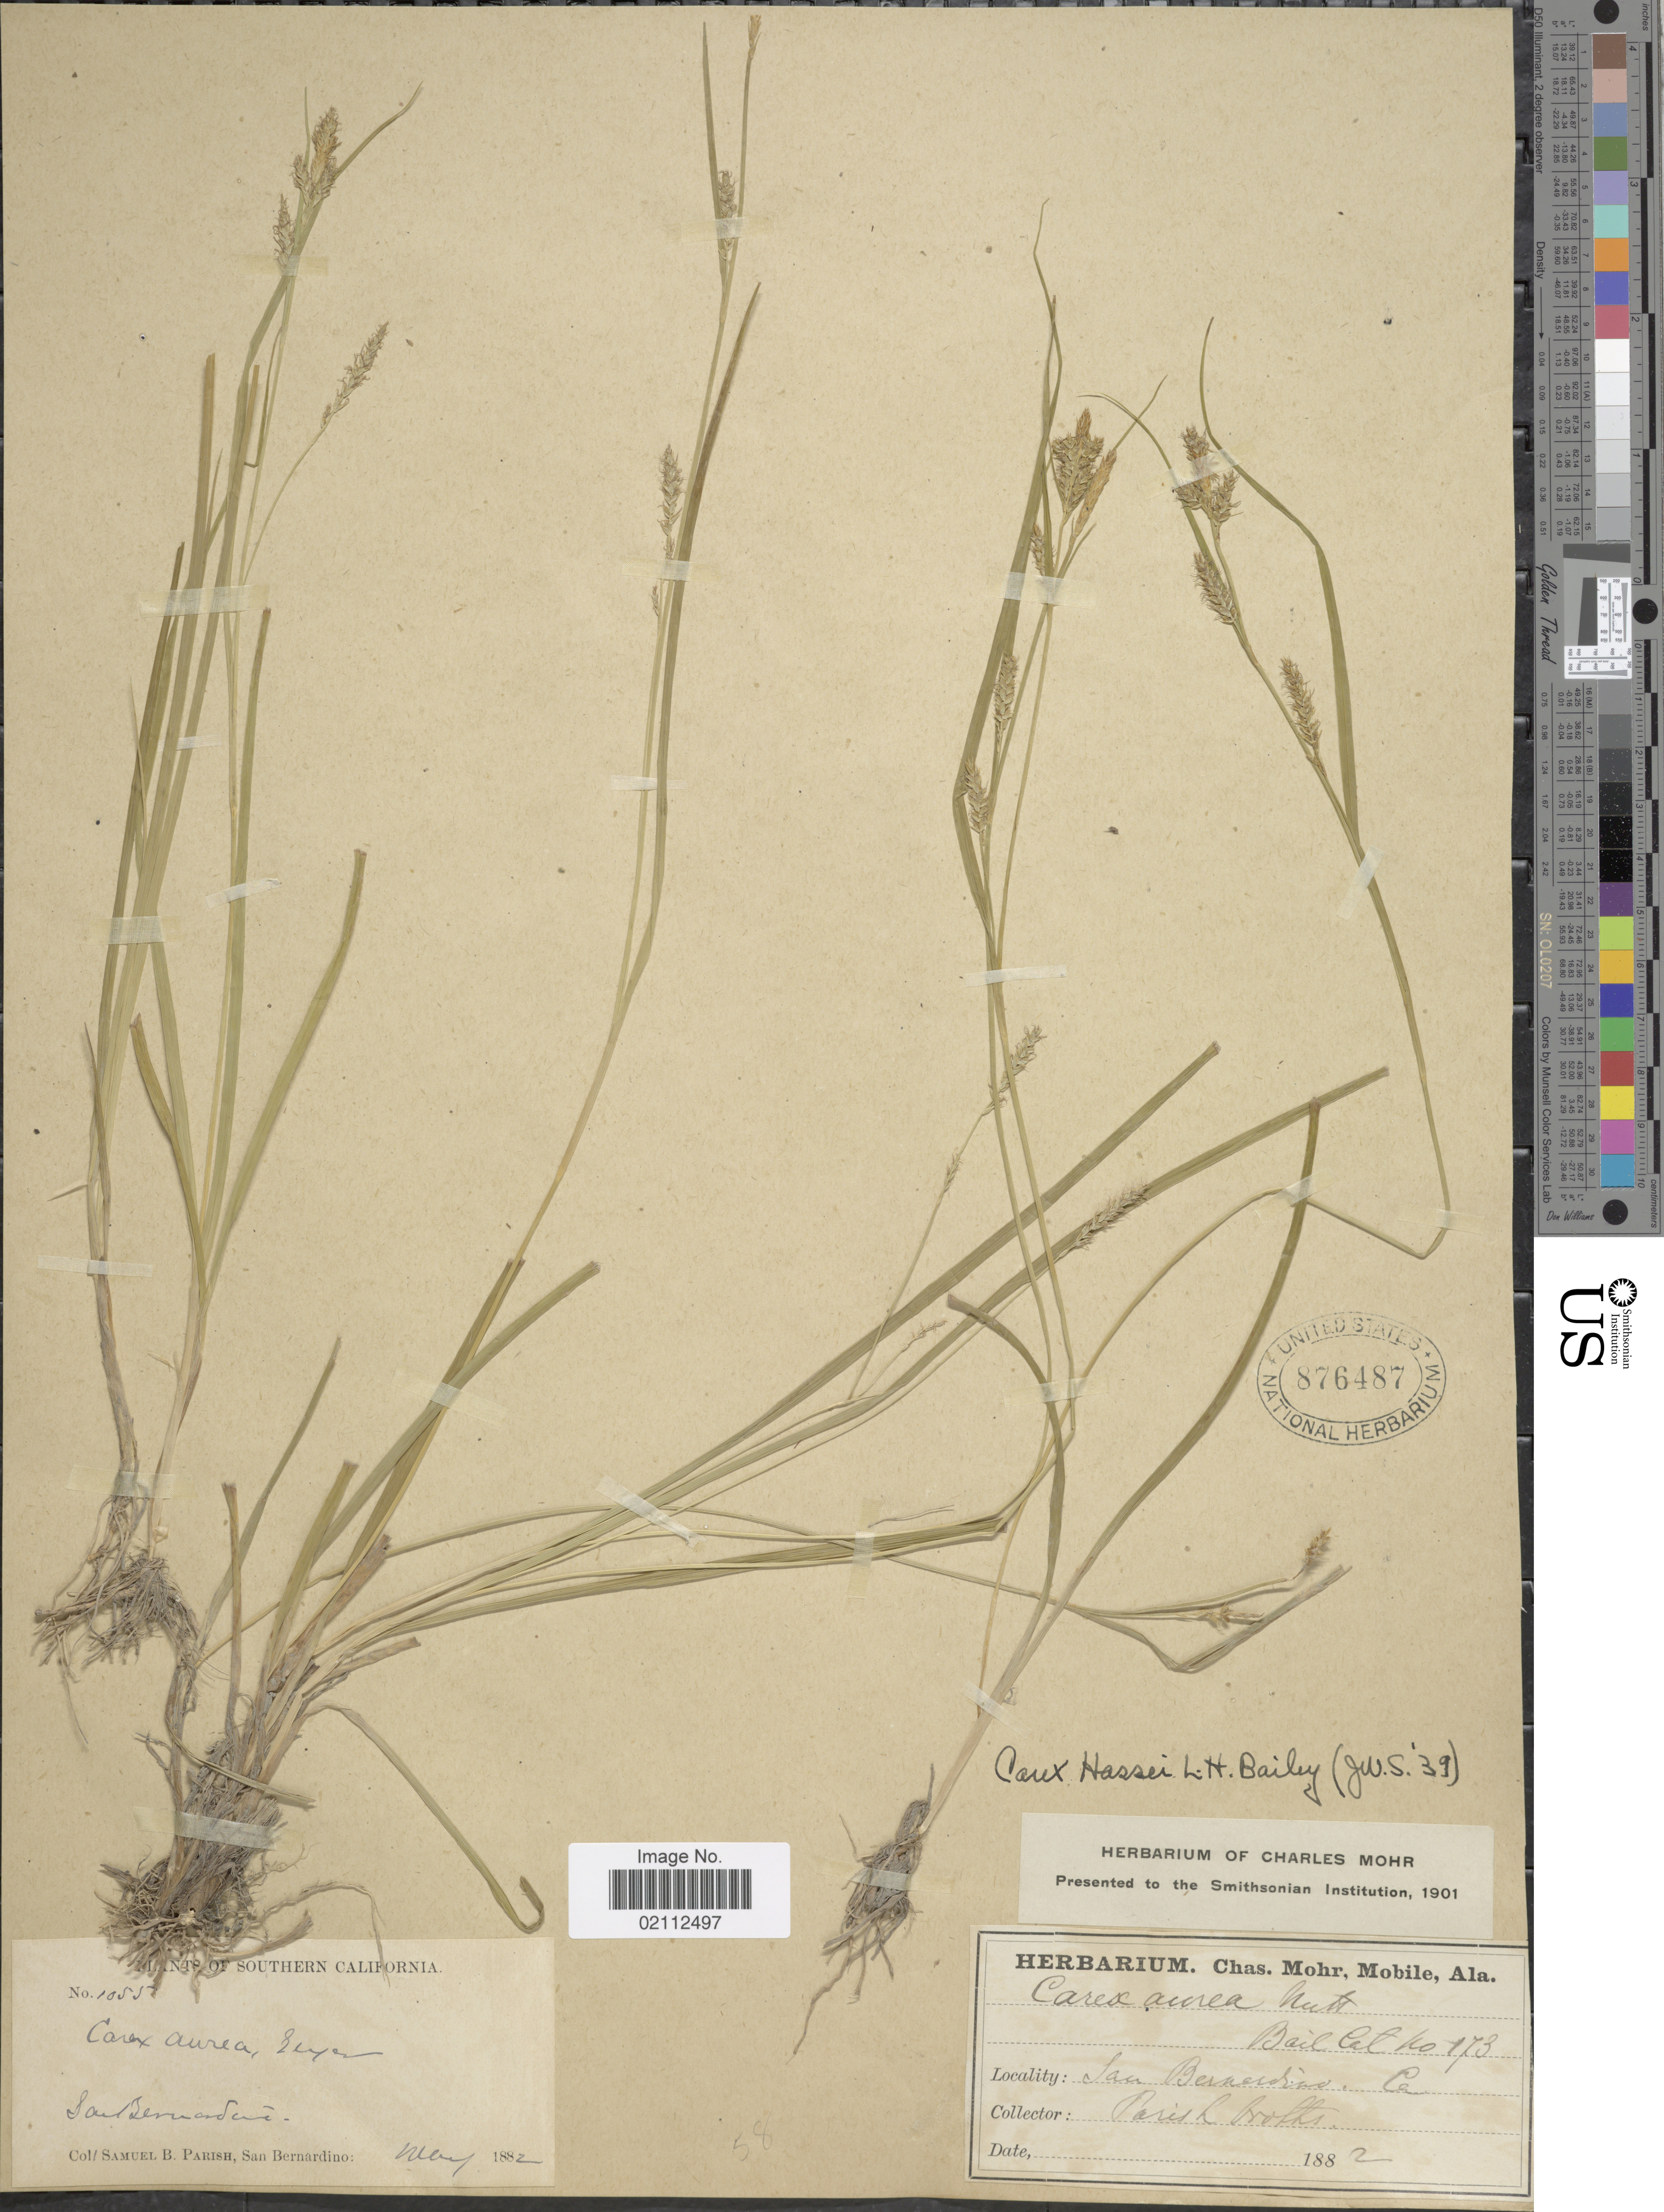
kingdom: Plantae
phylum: Tracheophyta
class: Liliopsida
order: Poales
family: Cyperaceae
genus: Carex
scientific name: Carex hassei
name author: L.H. Bailey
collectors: S. B. Parish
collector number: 1055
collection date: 1882-05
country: United States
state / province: California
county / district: San Bernardino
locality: Southern California, San Bernardino Co.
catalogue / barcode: US 876487